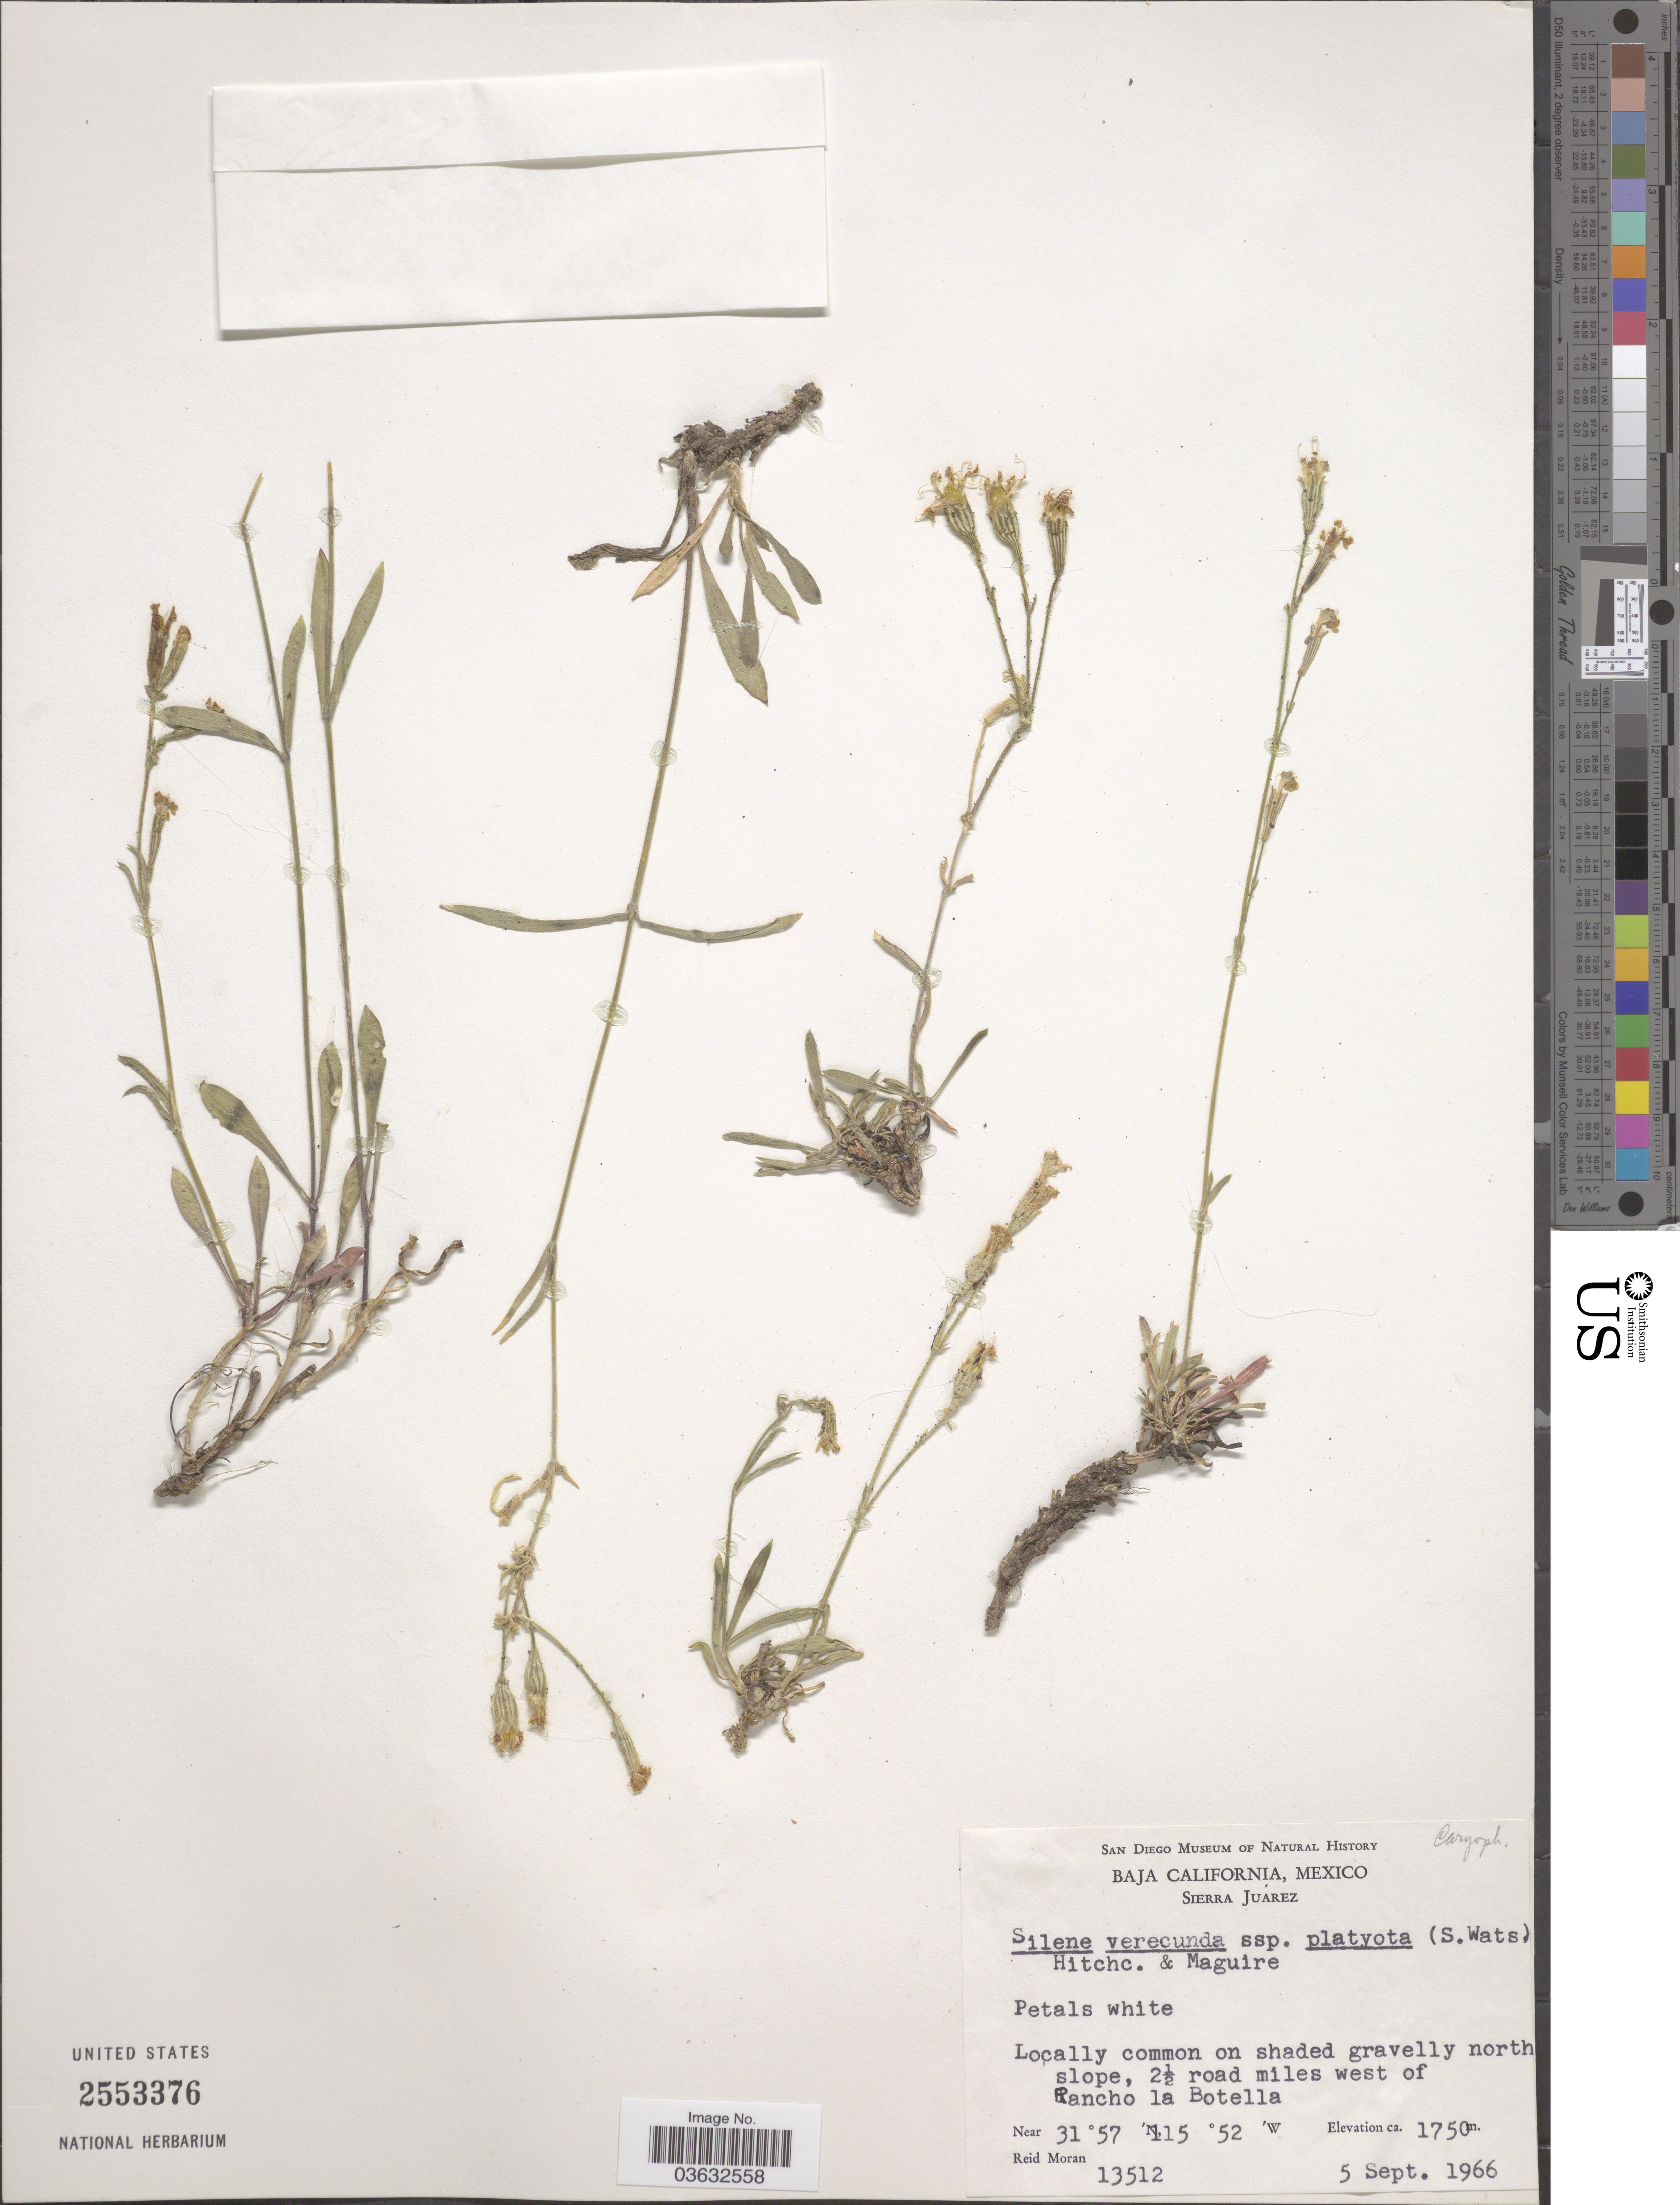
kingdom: Plantae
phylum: Tracheophyta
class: Magnoliopsida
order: Caryophyllales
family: Caryophyllaceae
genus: Silene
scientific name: Silene verecunda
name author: S. Watson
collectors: R. Moran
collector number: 13512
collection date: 1966-09-05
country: Mexico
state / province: Baja California Norte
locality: Sierra Juarez. 2½ miles west of Rancho la Botella.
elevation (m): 1750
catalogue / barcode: US 2553376